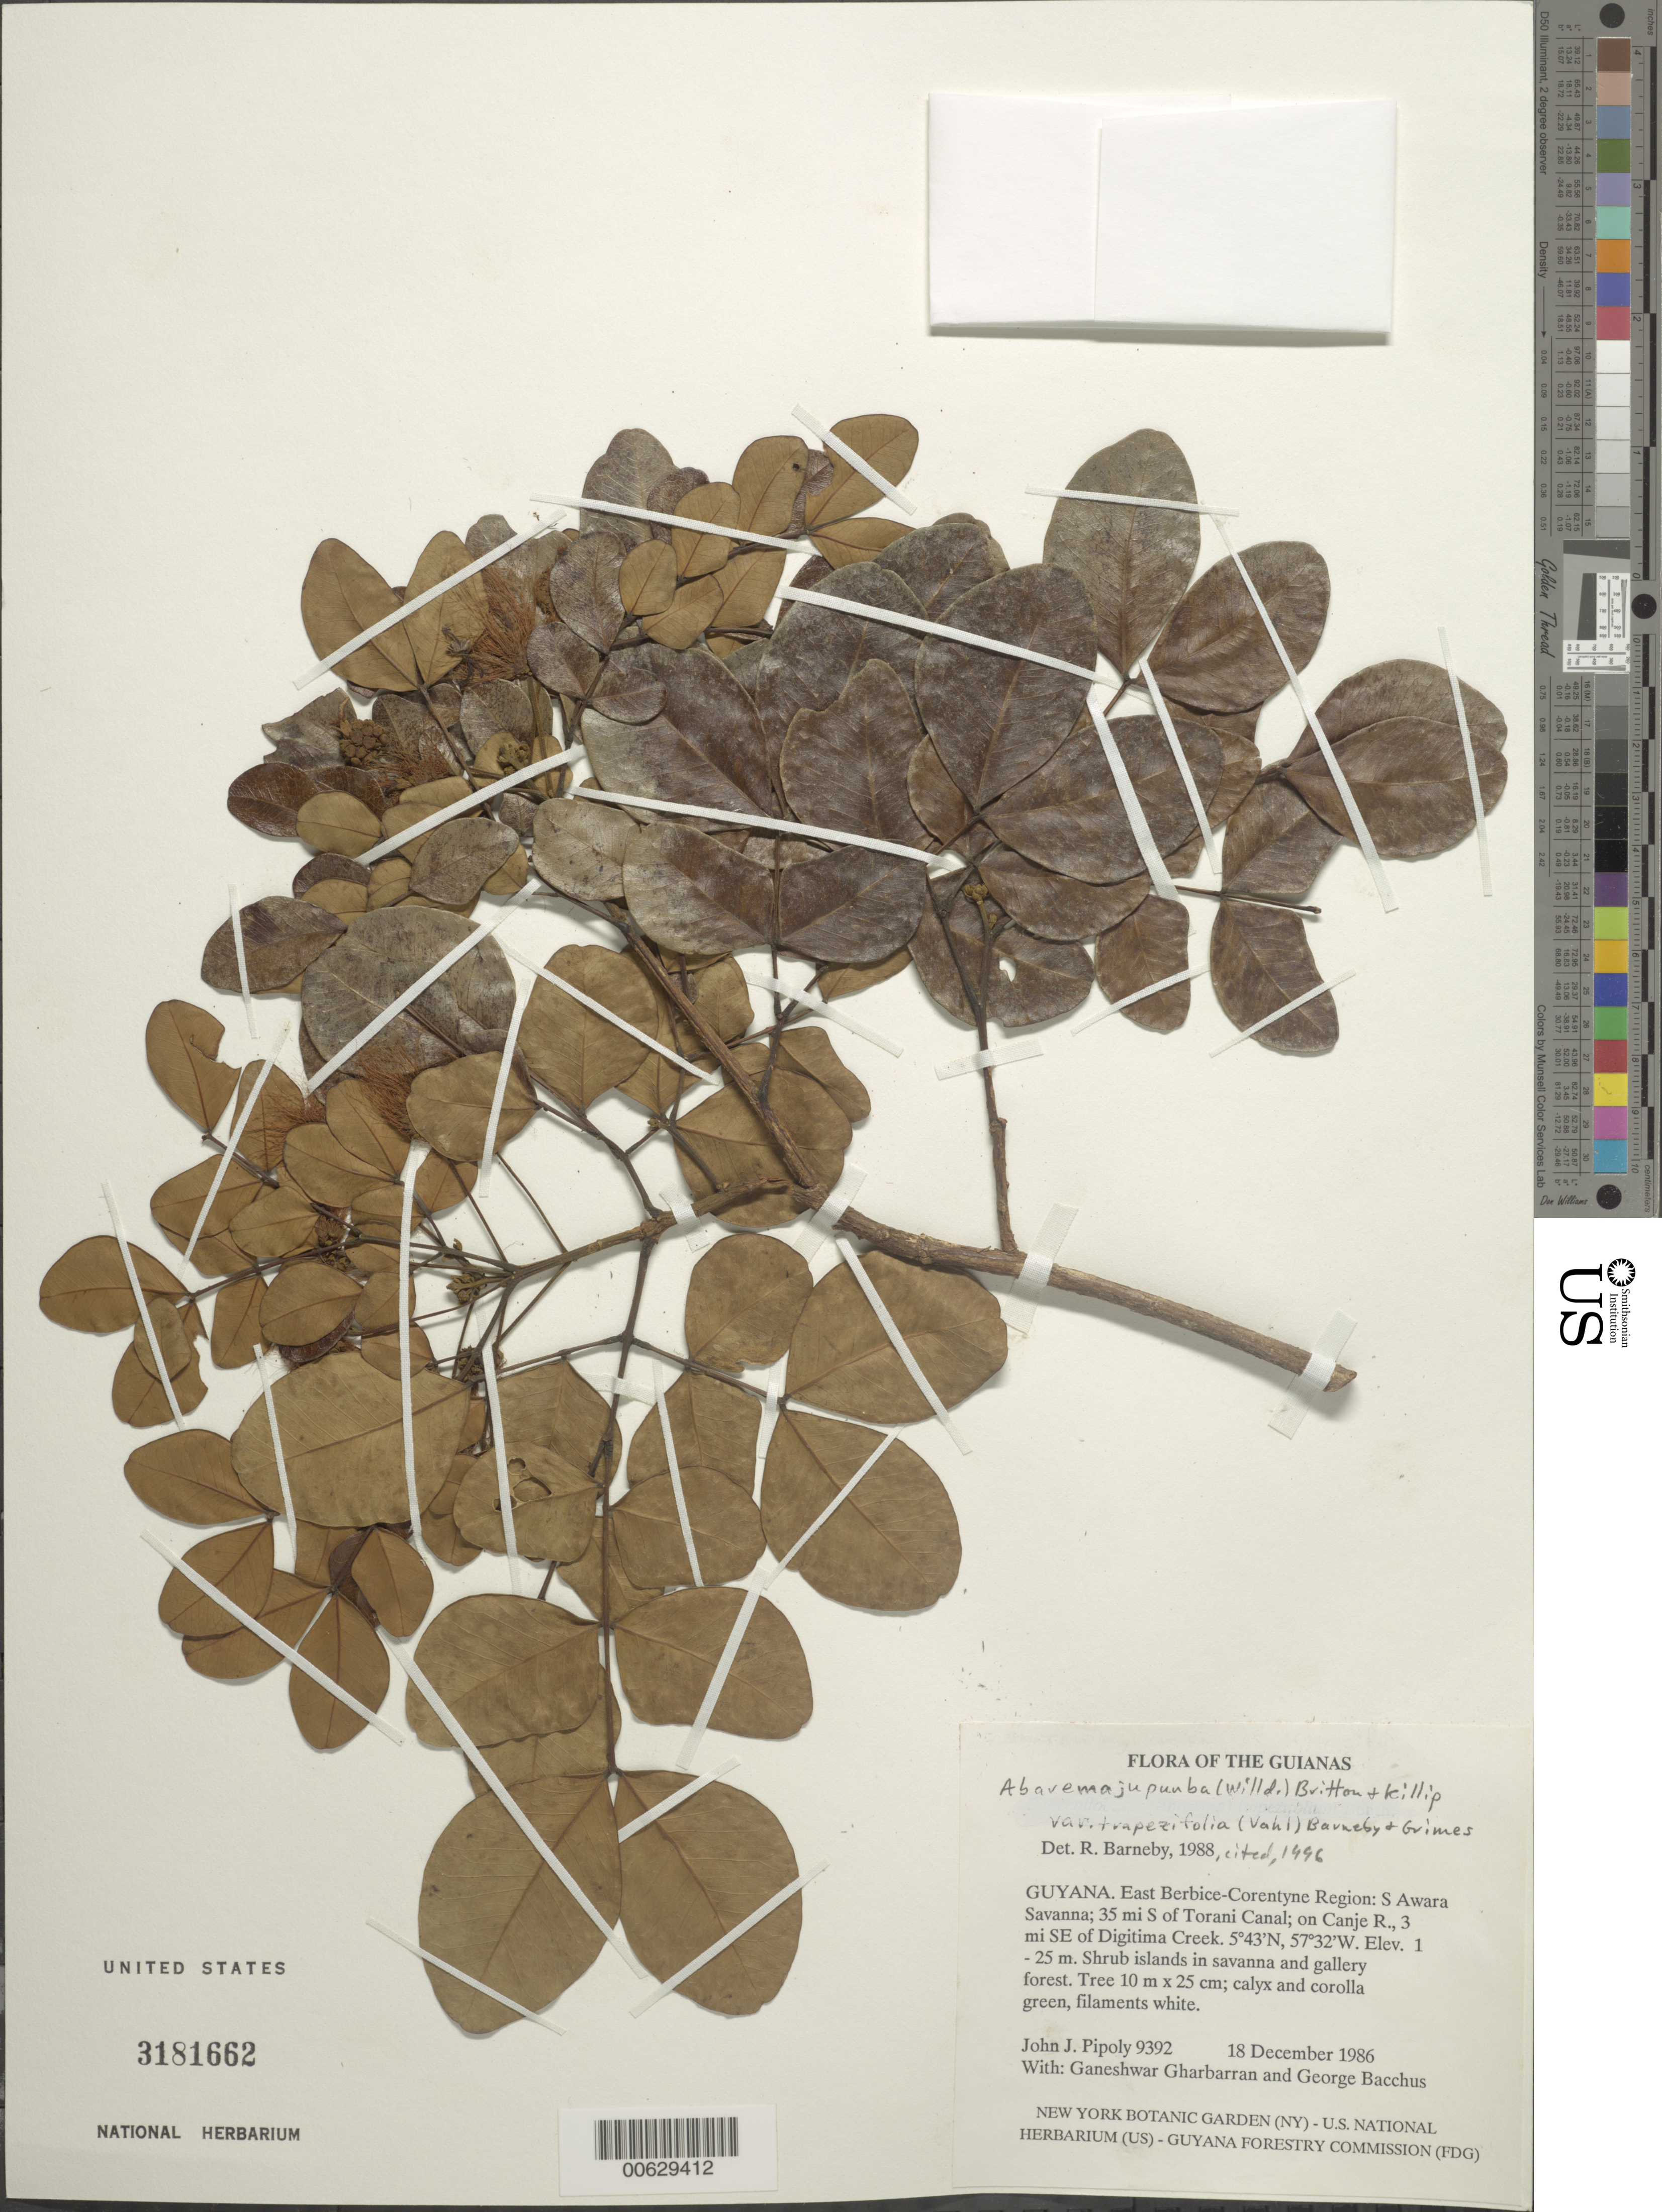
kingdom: Plantae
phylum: Tracheophyta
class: Magnoliopsida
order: Fabales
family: Fabaceae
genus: Jupunba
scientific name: Jupunba trapezifolia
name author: (Vahl) Moldenke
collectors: J. J. Pipoly, G. Gharbarran & G. Bacchus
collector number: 9392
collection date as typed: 18 December 1986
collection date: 1986-12-18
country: Guyana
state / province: E. Berbice-Corentyne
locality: S Awara Savanna; ±35 mi S of Torani Canal; on Canje R., 3 mi SE of Digitima Creek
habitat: Shrub islands in savanna and gallery forest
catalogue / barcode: US 3181662